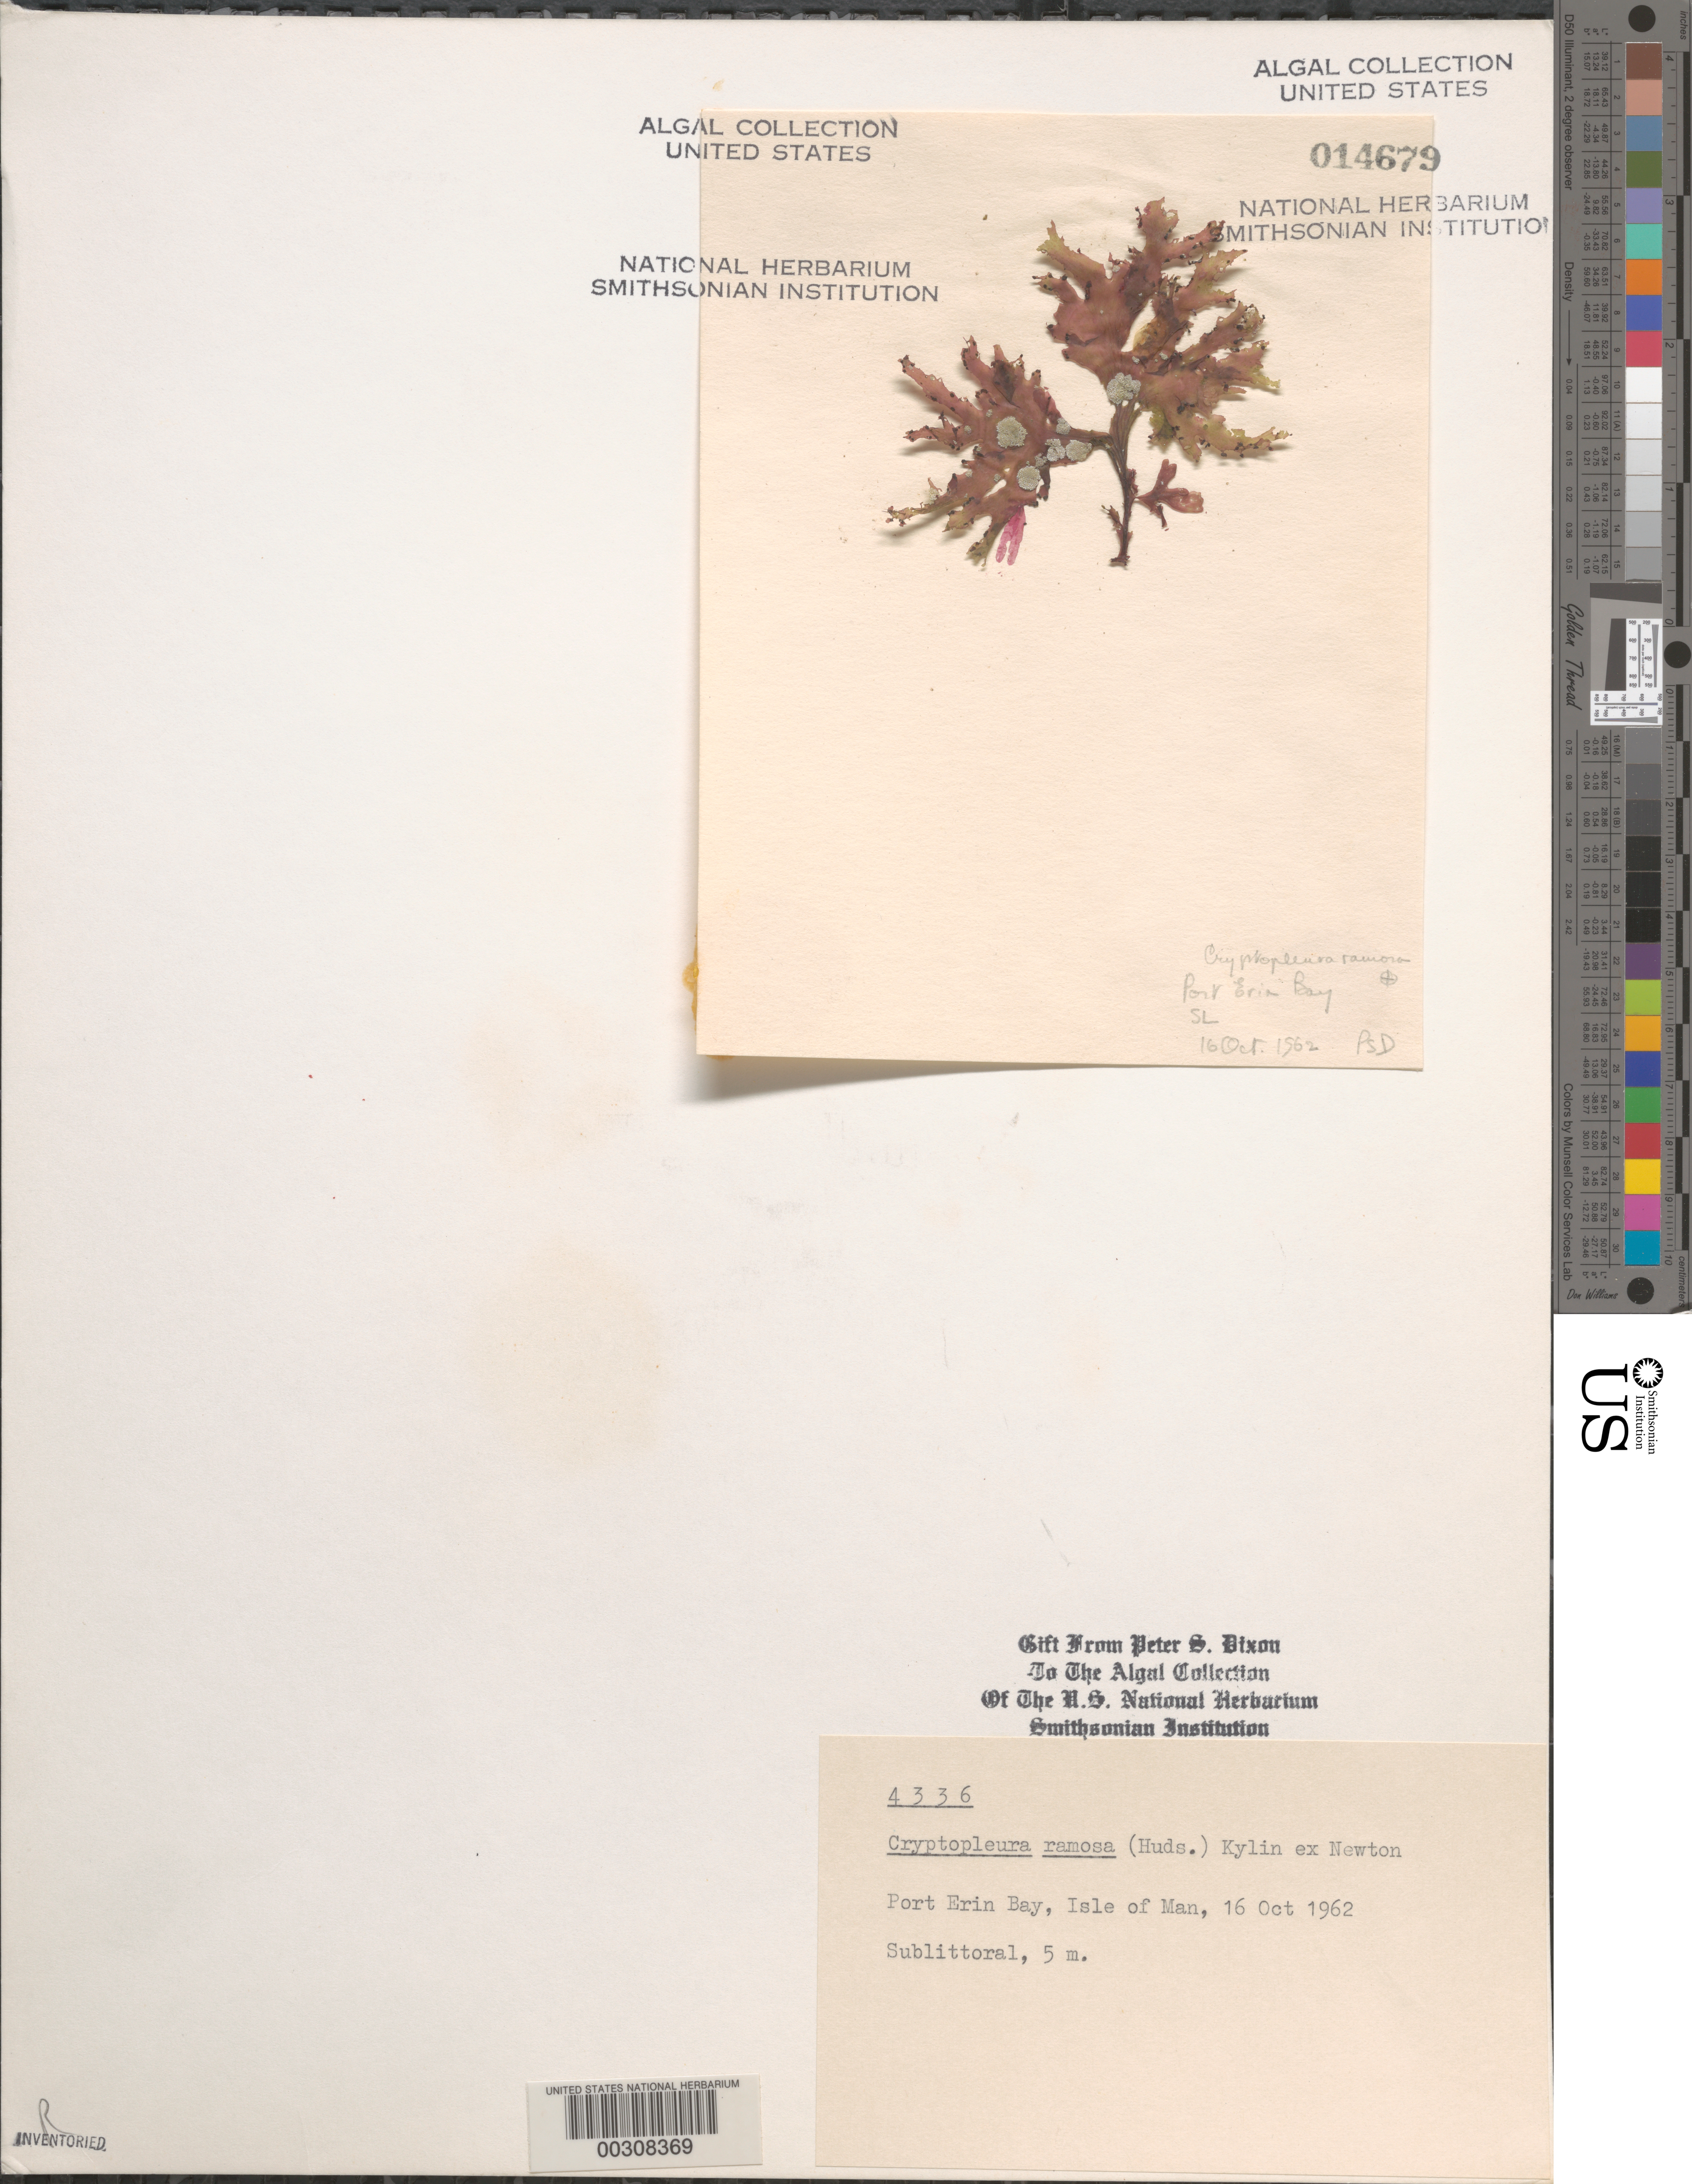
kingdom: Plantae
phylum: Rhodophyta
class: Florideophyceae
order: Ceramiales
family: Delesseriaceae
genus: Cryptopleura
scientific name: Cryptopleura ramosa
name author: (Huds.) L.M. Newton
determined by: Dixon, P. S.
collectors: P. S. Dixon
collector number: PSD 4336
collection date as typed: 16 Oct 1962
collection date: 1962-10-16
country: United Kingdom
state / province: England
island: Isle of Man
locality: Port Erin Bay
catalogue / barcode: US 14679